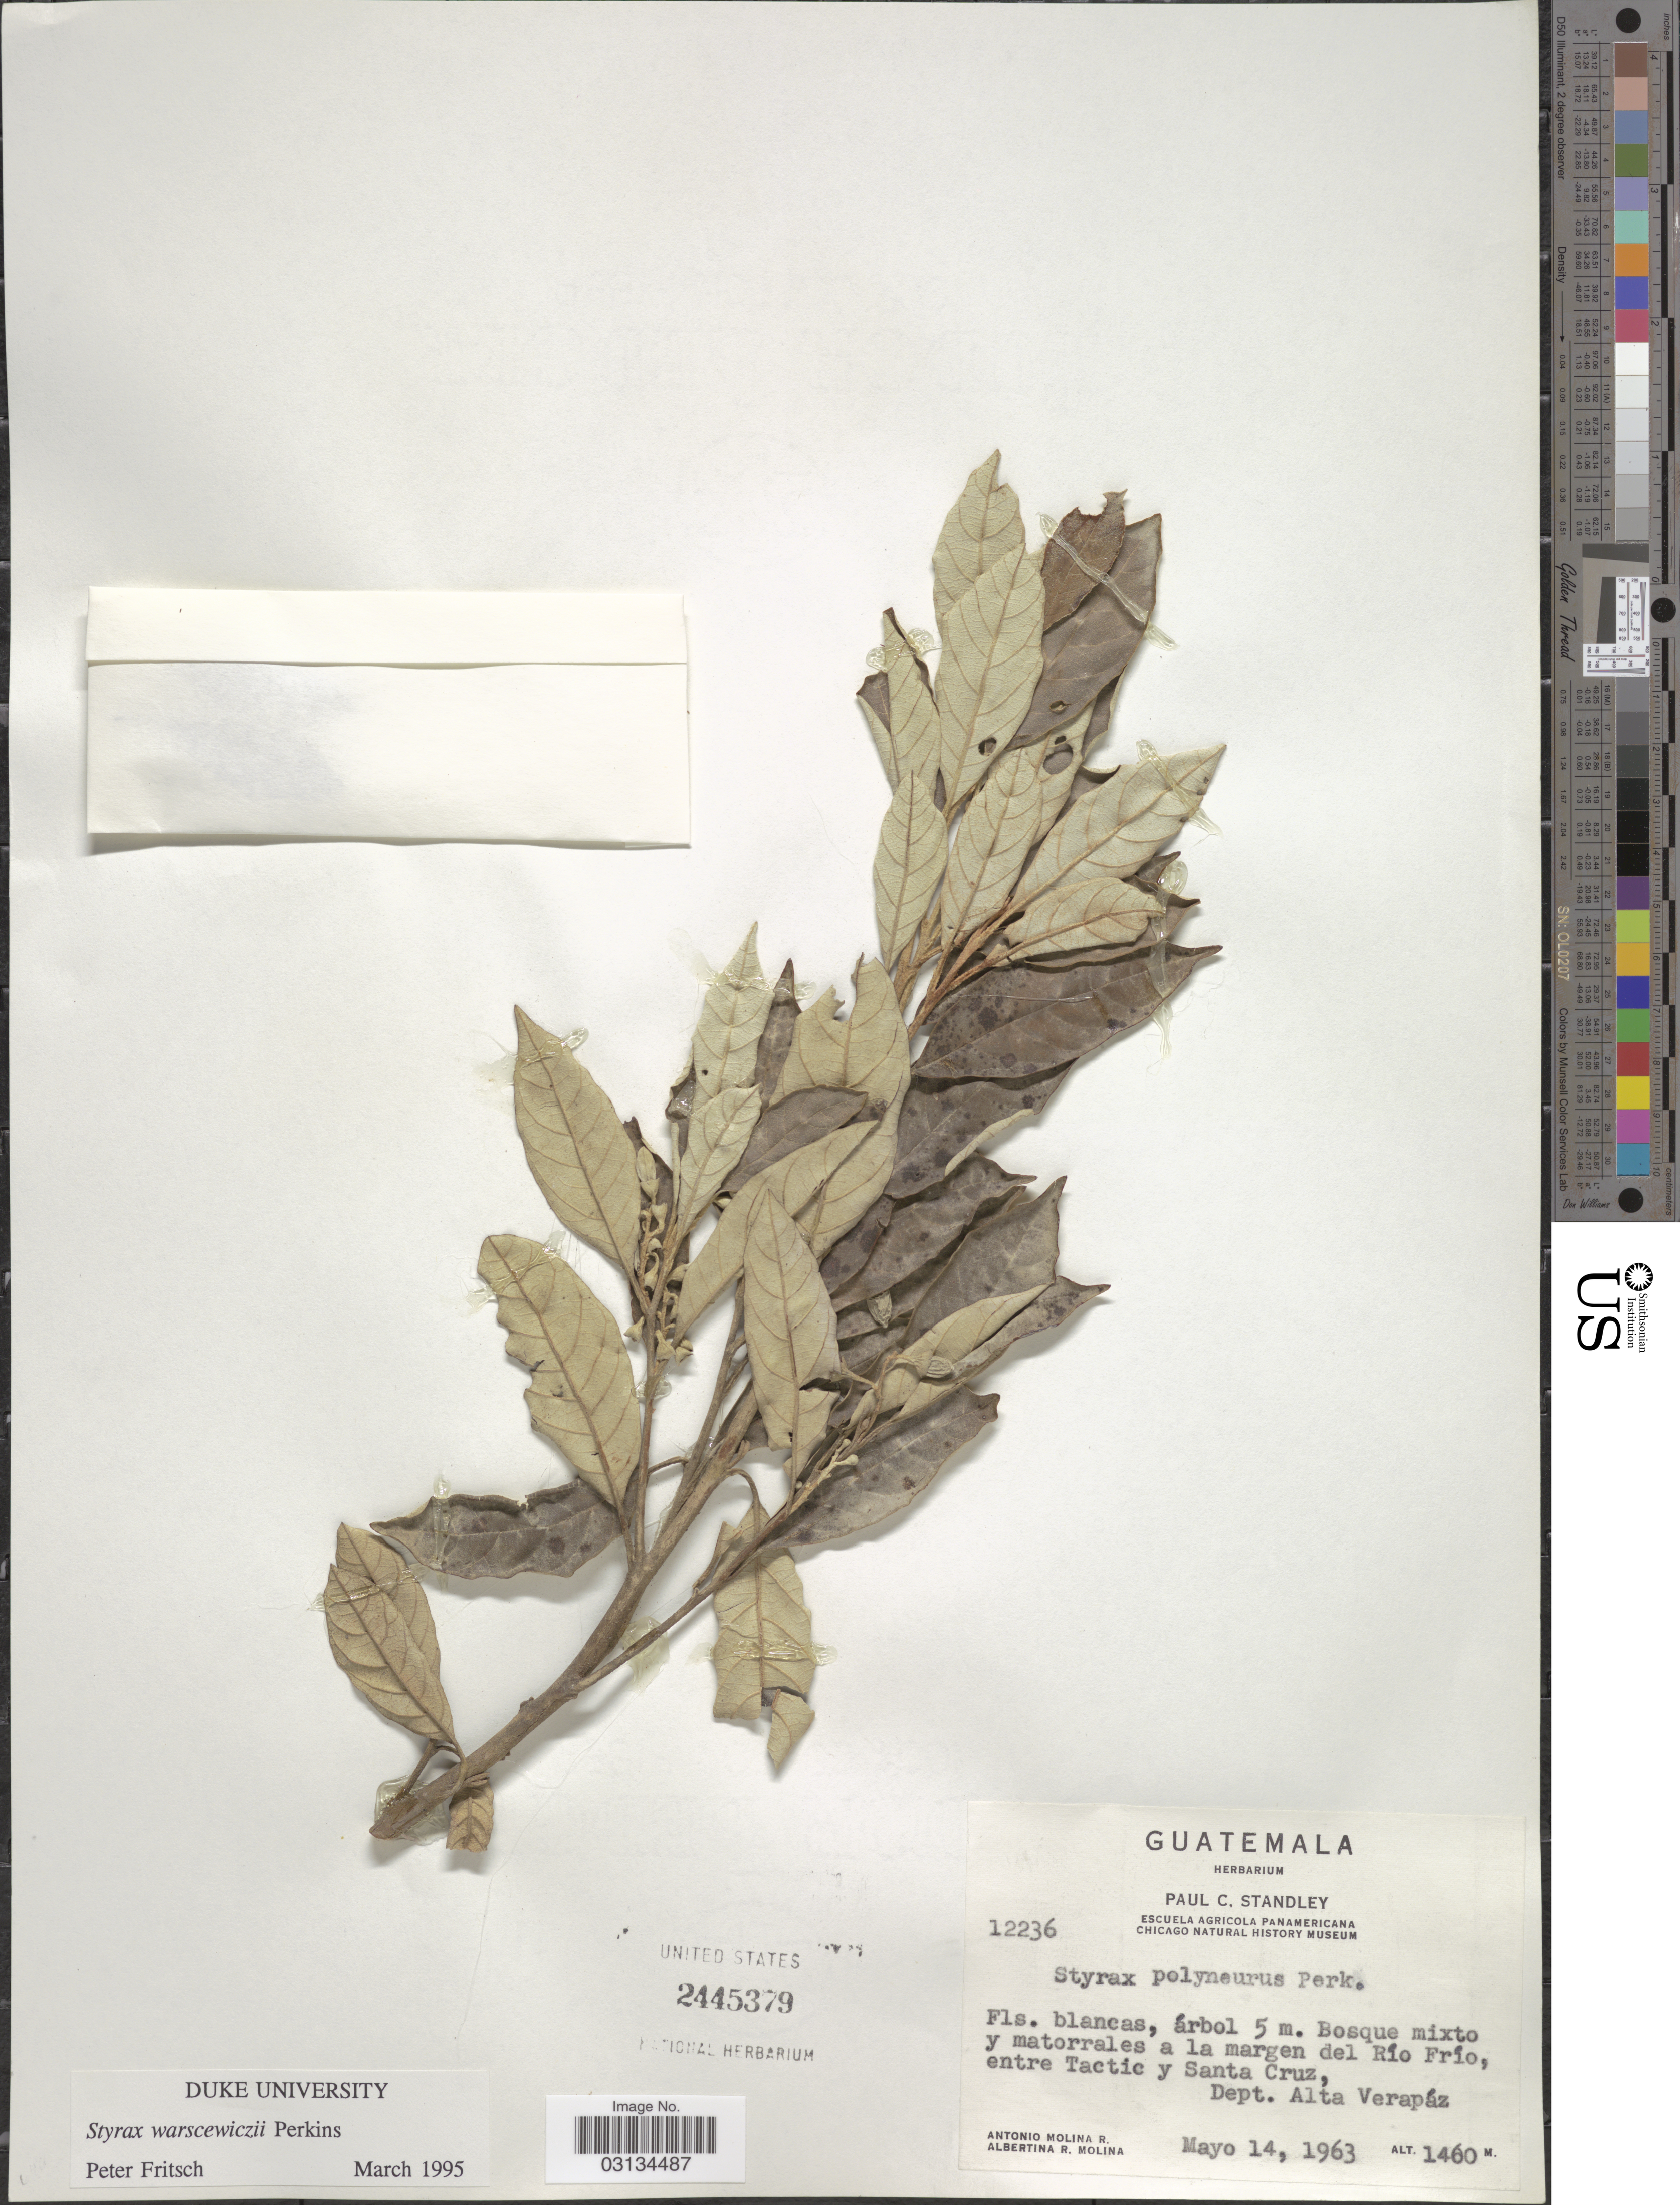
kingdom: Plantae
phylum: Tracheophyta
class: Magnoliopsida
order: Ericales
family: Styracaceae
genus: Styrax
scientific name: Styrax warscewiczii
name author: Perkins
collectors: A. Molina R. & A. R. Molina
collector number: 12236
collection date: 1963-05-14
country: Guatemala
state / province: Alta Verapaz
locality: En la margen del Río Frío, entre Tactic y Santa Cruz, Dept. Alta Verapaz.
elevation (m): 1460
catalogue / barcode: US 2445379